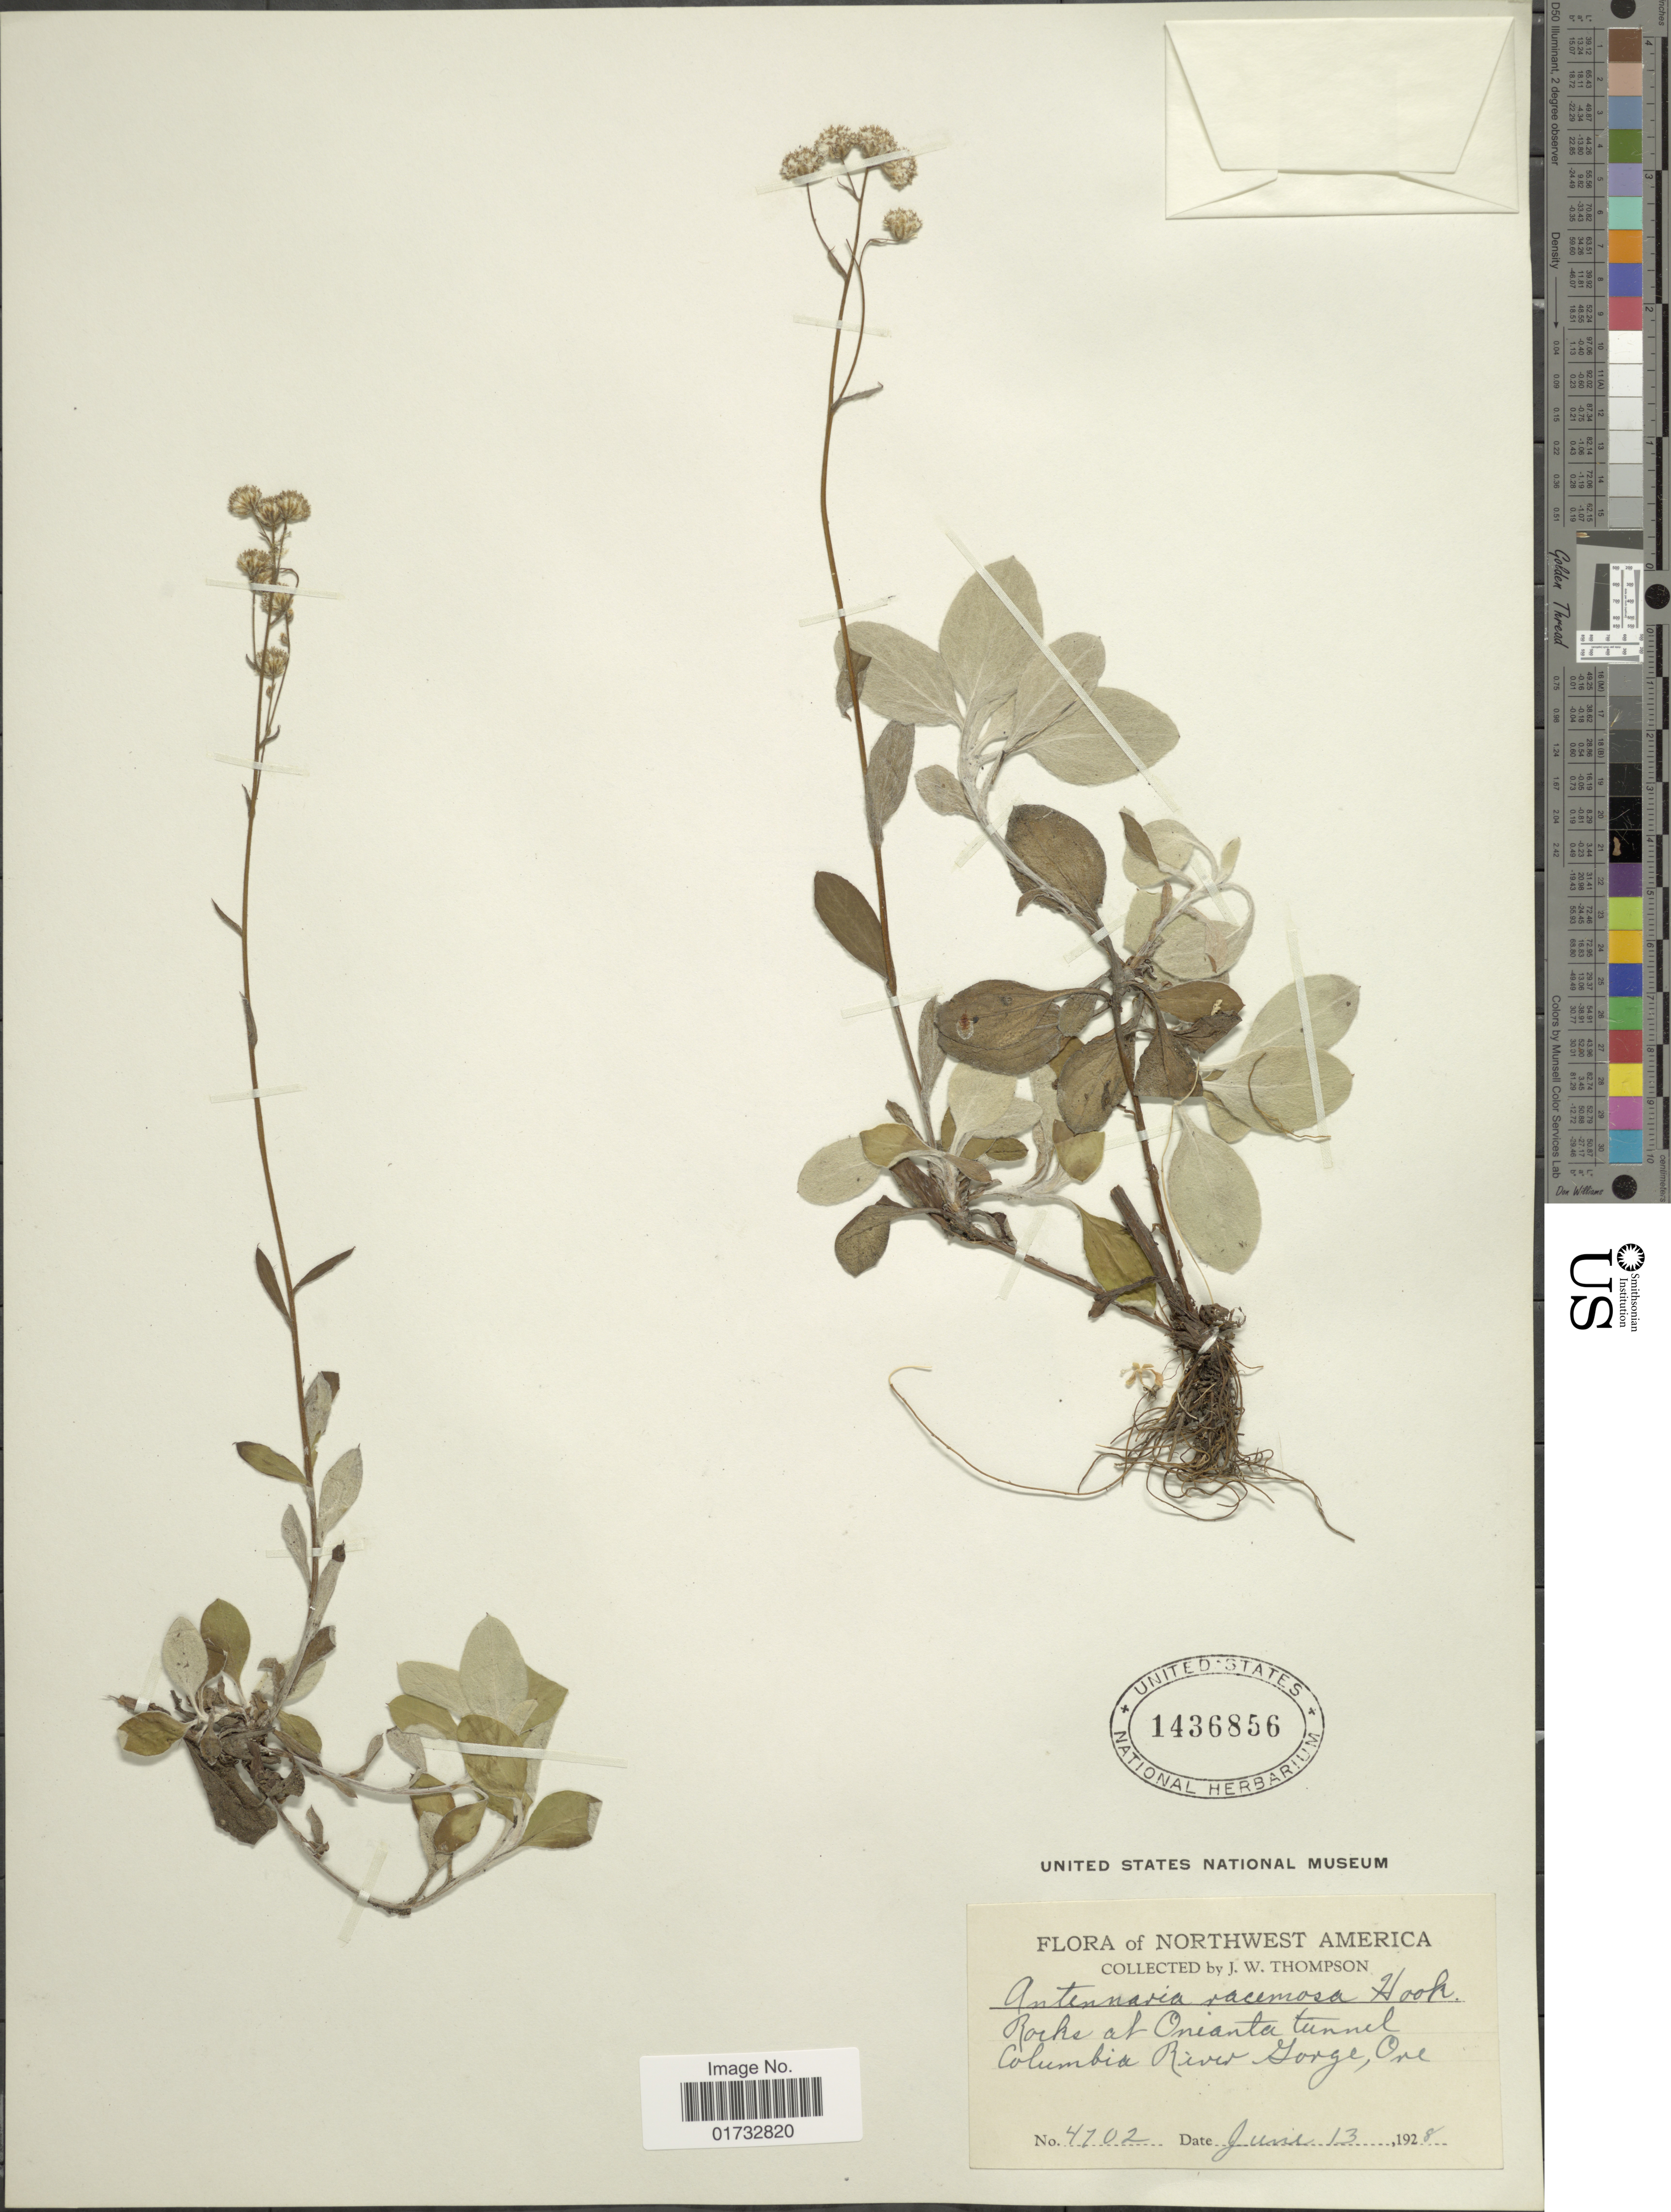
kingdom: Plantae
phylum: Tracheophyta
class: Magnoliopsida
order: Asterales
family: Asteraceae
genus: Antennaria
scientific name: Antennaria racemosa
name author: Hook.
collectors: J. W. Thompson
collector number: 4102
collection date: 1928-06-13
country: United States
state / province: Oregon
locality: Rocks at Onianta tunnel. Columbia River Gorge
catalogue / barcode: US 1436856